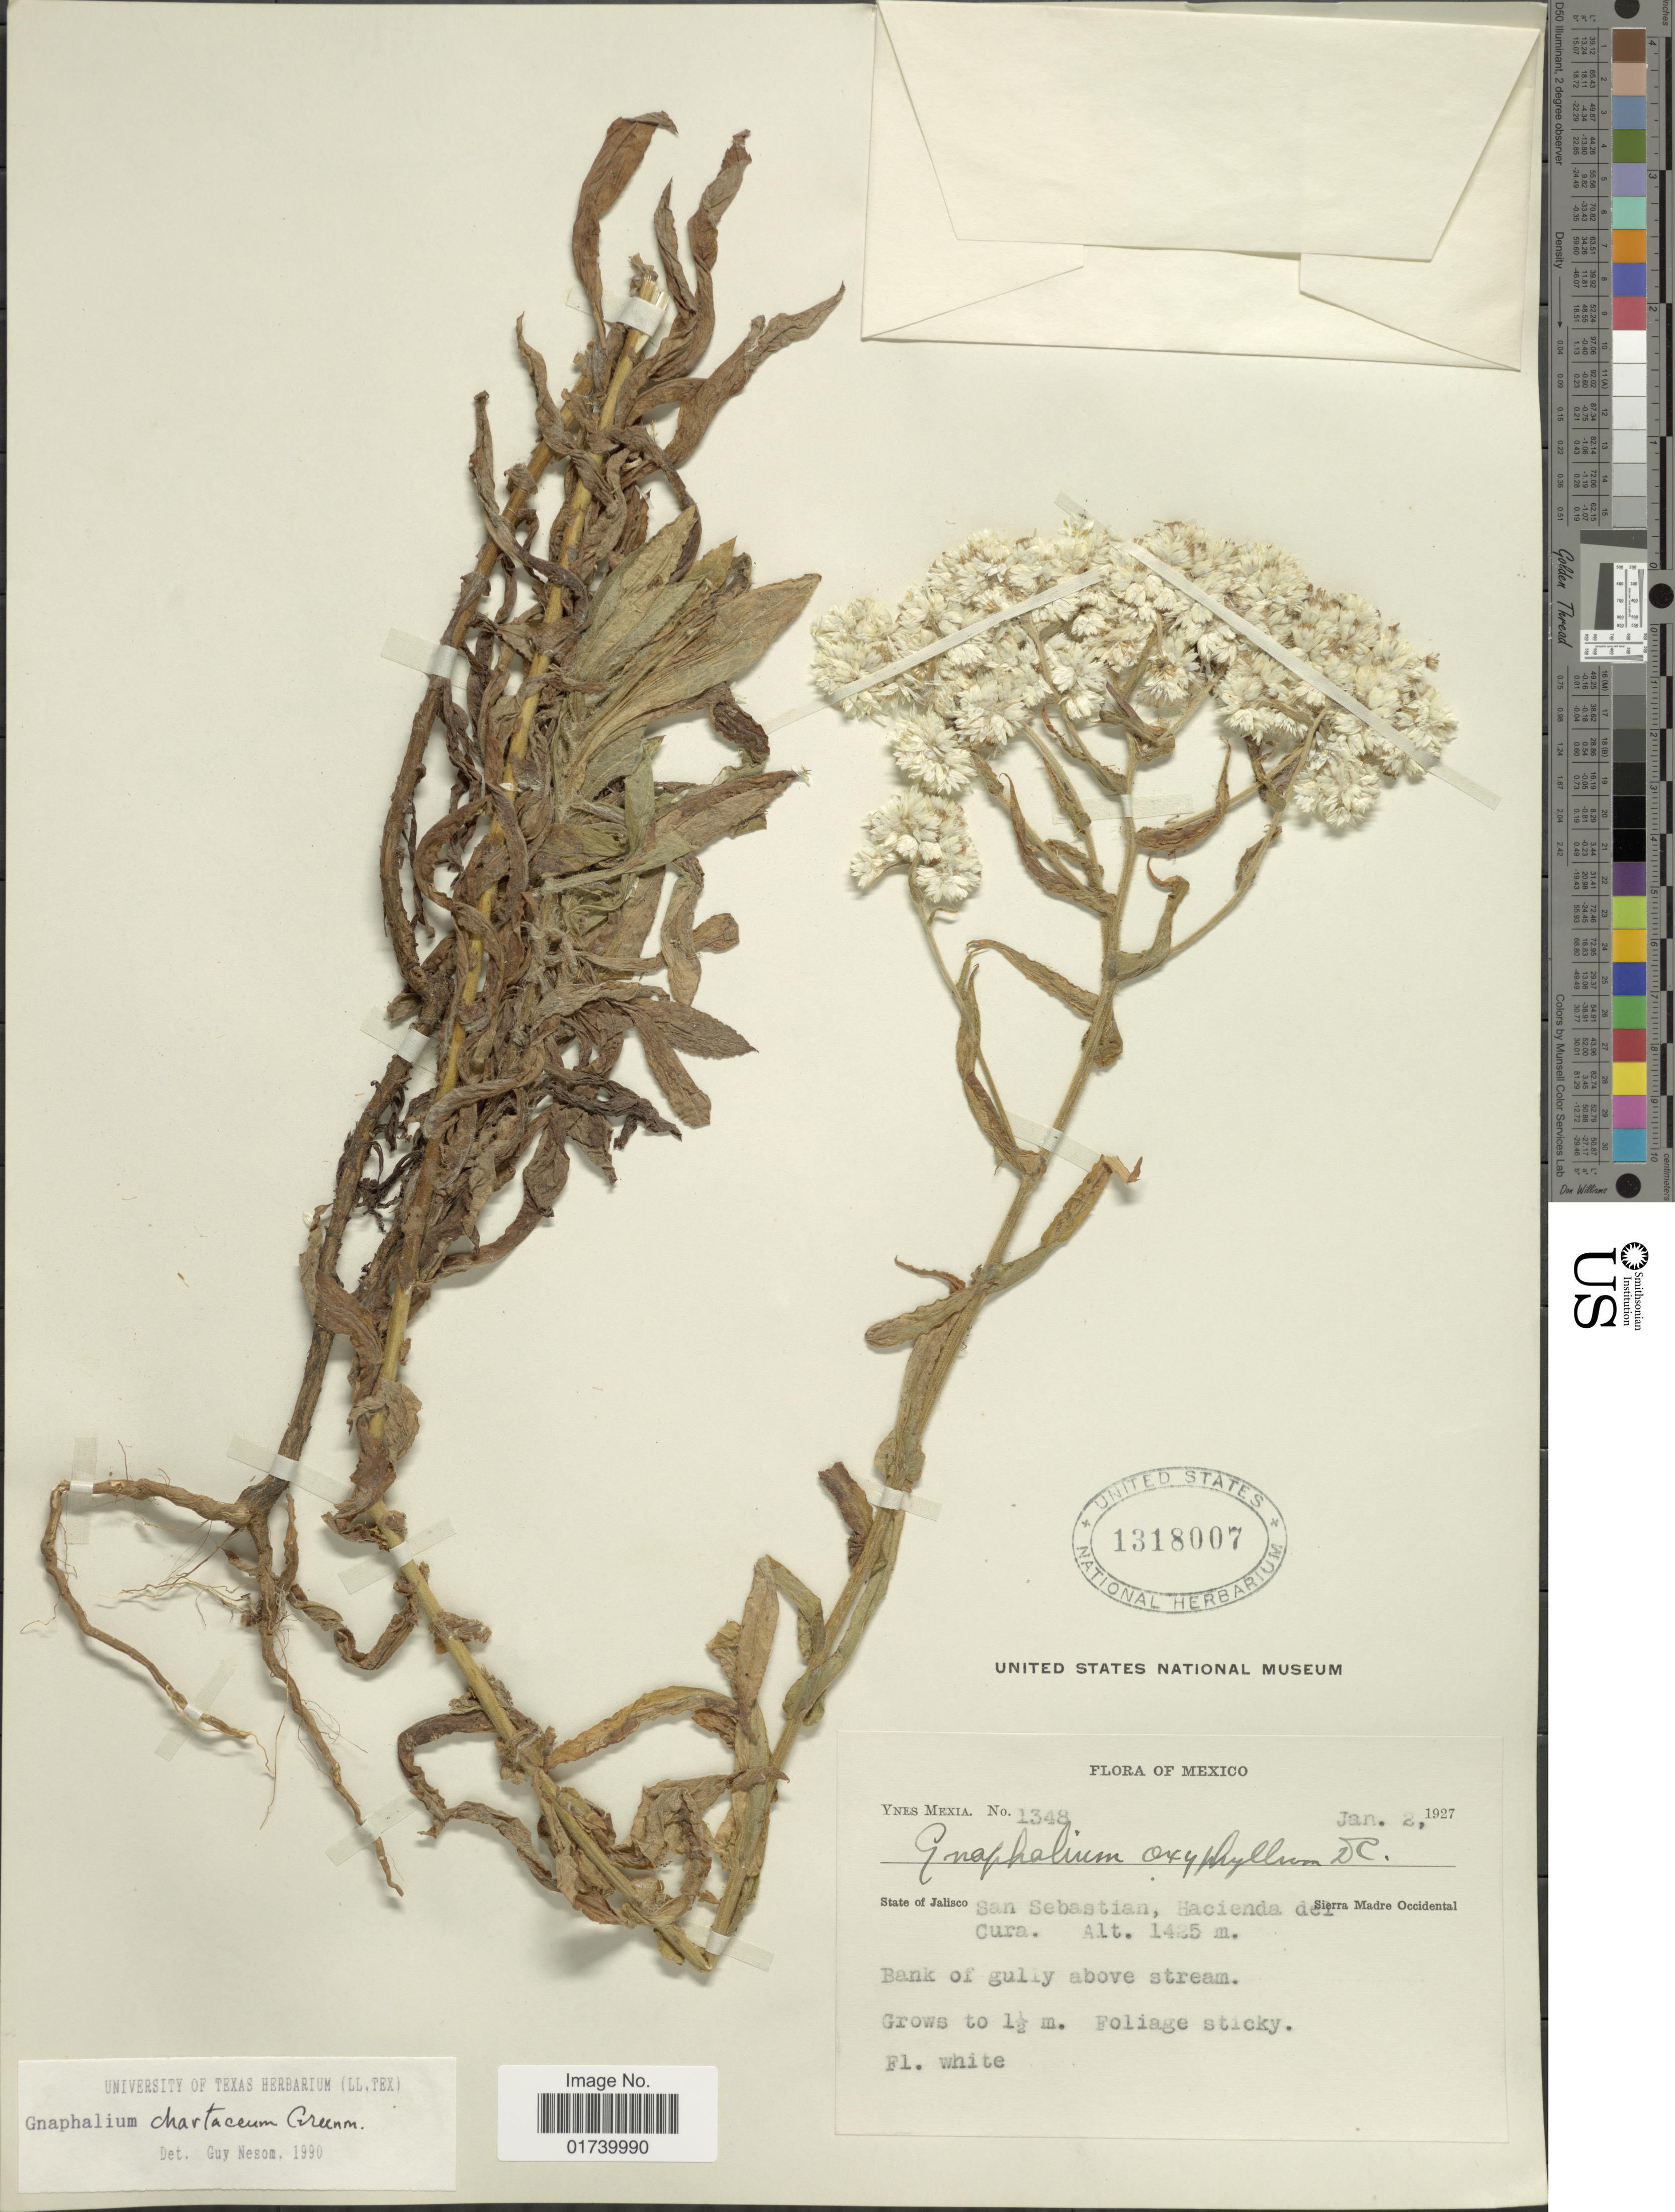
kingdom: Plantae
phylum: Tracheophyta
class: Magnoliopsida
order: Asterales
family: Asteraceae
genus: Pseudognaphalium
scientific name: Pseudognaphalium chartaceum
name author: (Greenm.) Anderb.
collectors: Y. Mexia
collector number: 1348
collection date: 1927-01-02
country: Mexico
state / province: Jalisco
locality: State of Jalisco, San Sebastian, Hacienda del Cura, Sierra Madre Occidental, bank of gully above stream.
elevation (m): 1425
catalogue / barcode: US 1318007